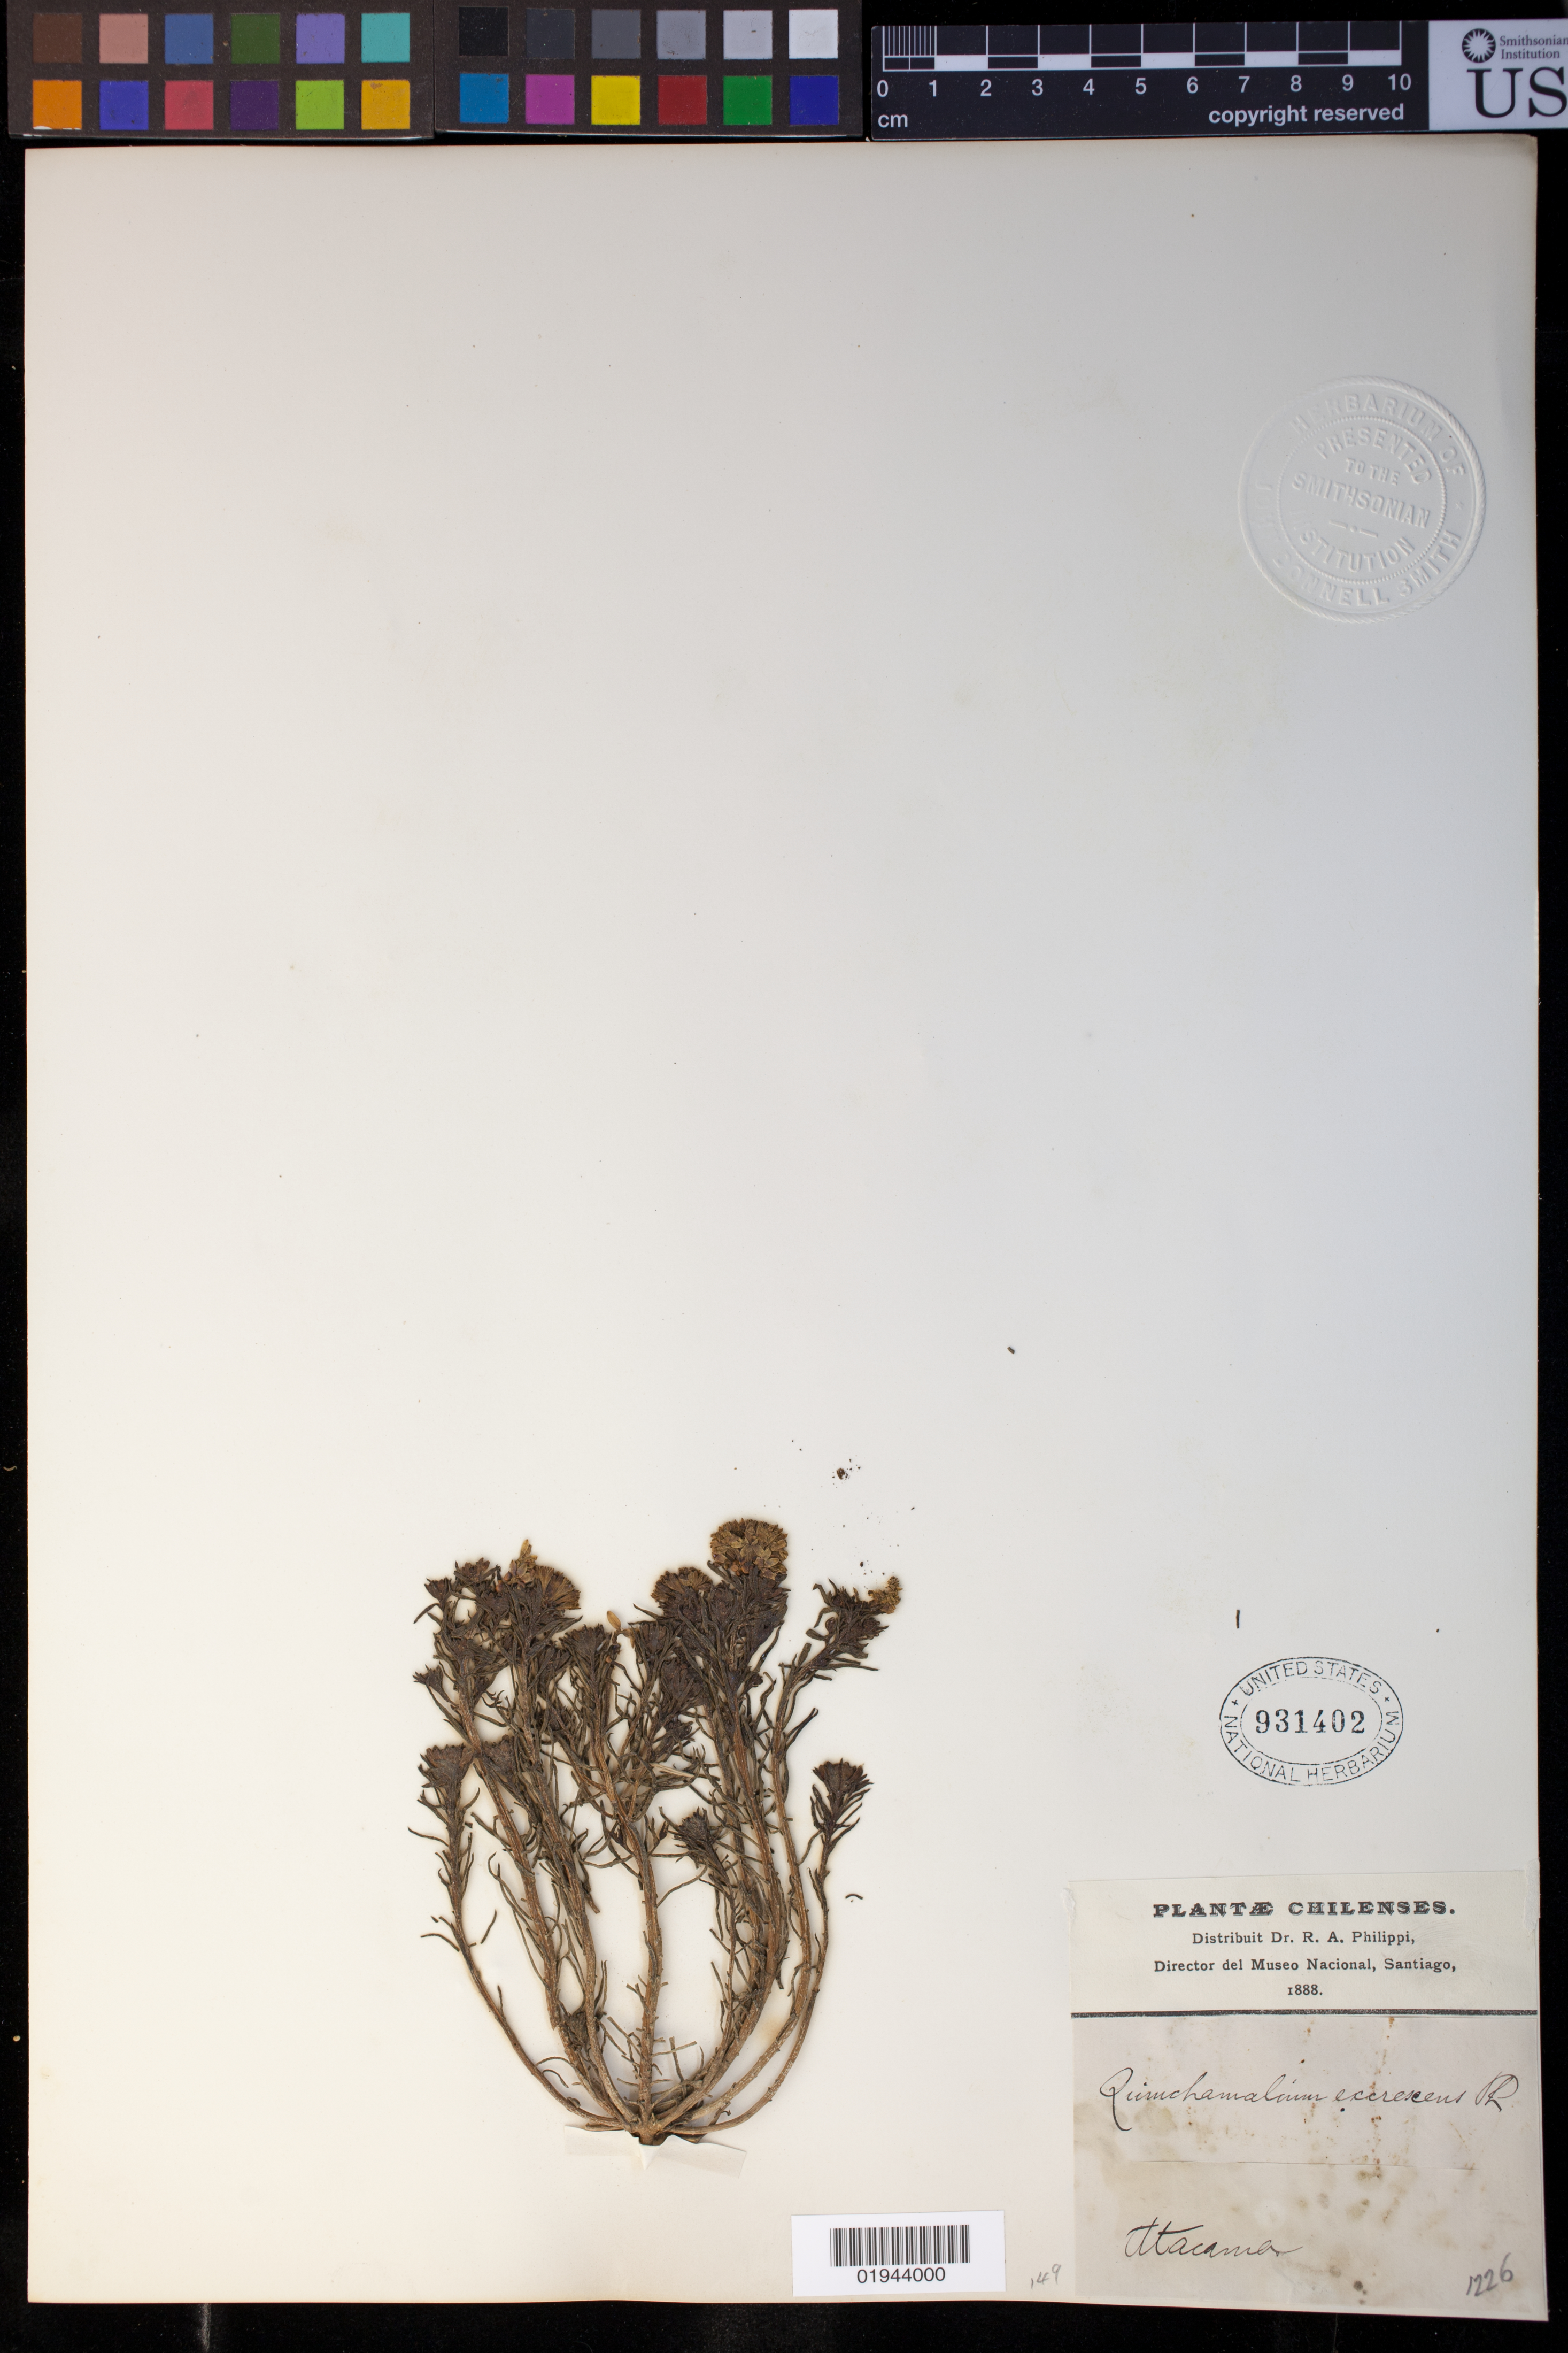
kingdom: Plantae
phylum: Tracheophyta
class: Magnoliopsida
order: Santalales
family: Schoepfiaceae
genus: Quinchamalium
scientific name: Quinchamalium excrescens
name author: Phil.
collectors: R. A. Philippi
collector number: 1226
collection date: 1888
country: Chile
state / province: Atacama (III)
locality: Atacama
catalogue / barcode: US 931402